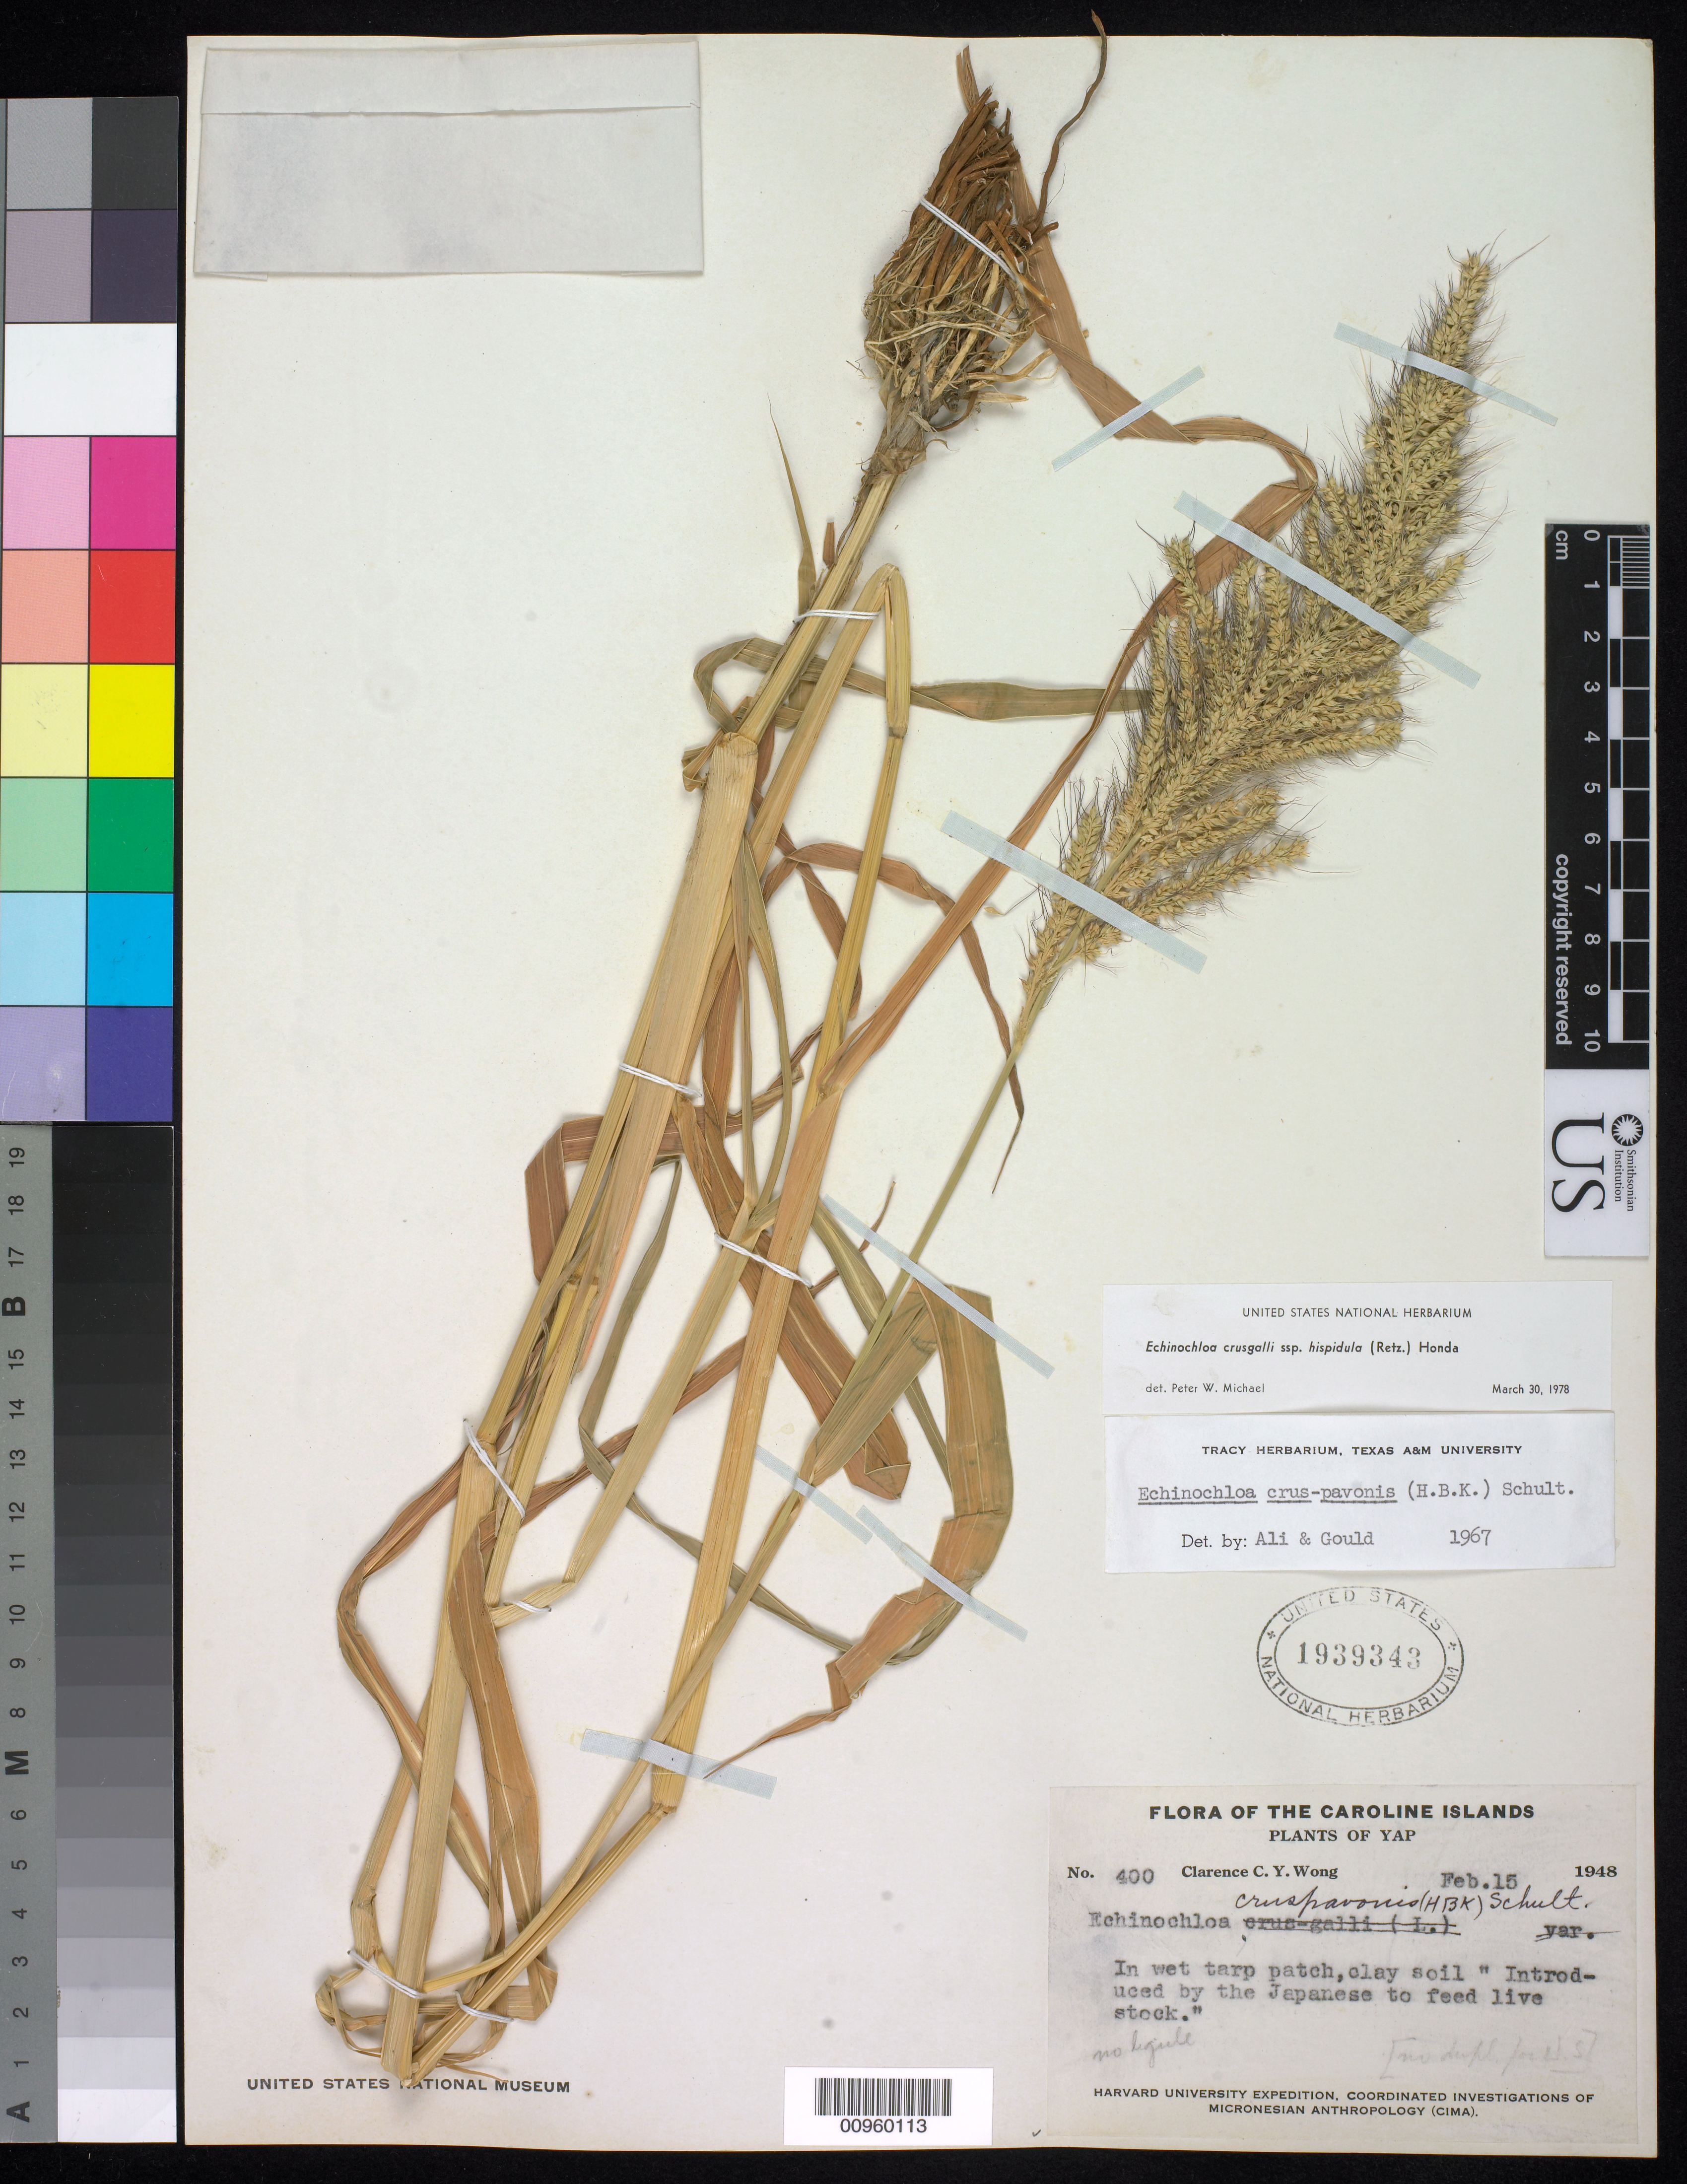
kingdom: Plantae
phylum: Tracheophyta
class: Liliopsida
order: Poales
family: Poaceae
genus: Echinochloa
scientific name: Echinochloa oryzoides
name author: (Ard.) Fritsch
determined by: Poaceae Reorganization Project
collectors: C. Wong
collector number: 400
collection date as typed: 15 Feb 1948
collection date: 1948-02-15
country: Micronesia, Federated States of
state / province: Yap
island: Yap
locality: In wt tarp patch, olay soil.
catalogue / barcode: US 1939343